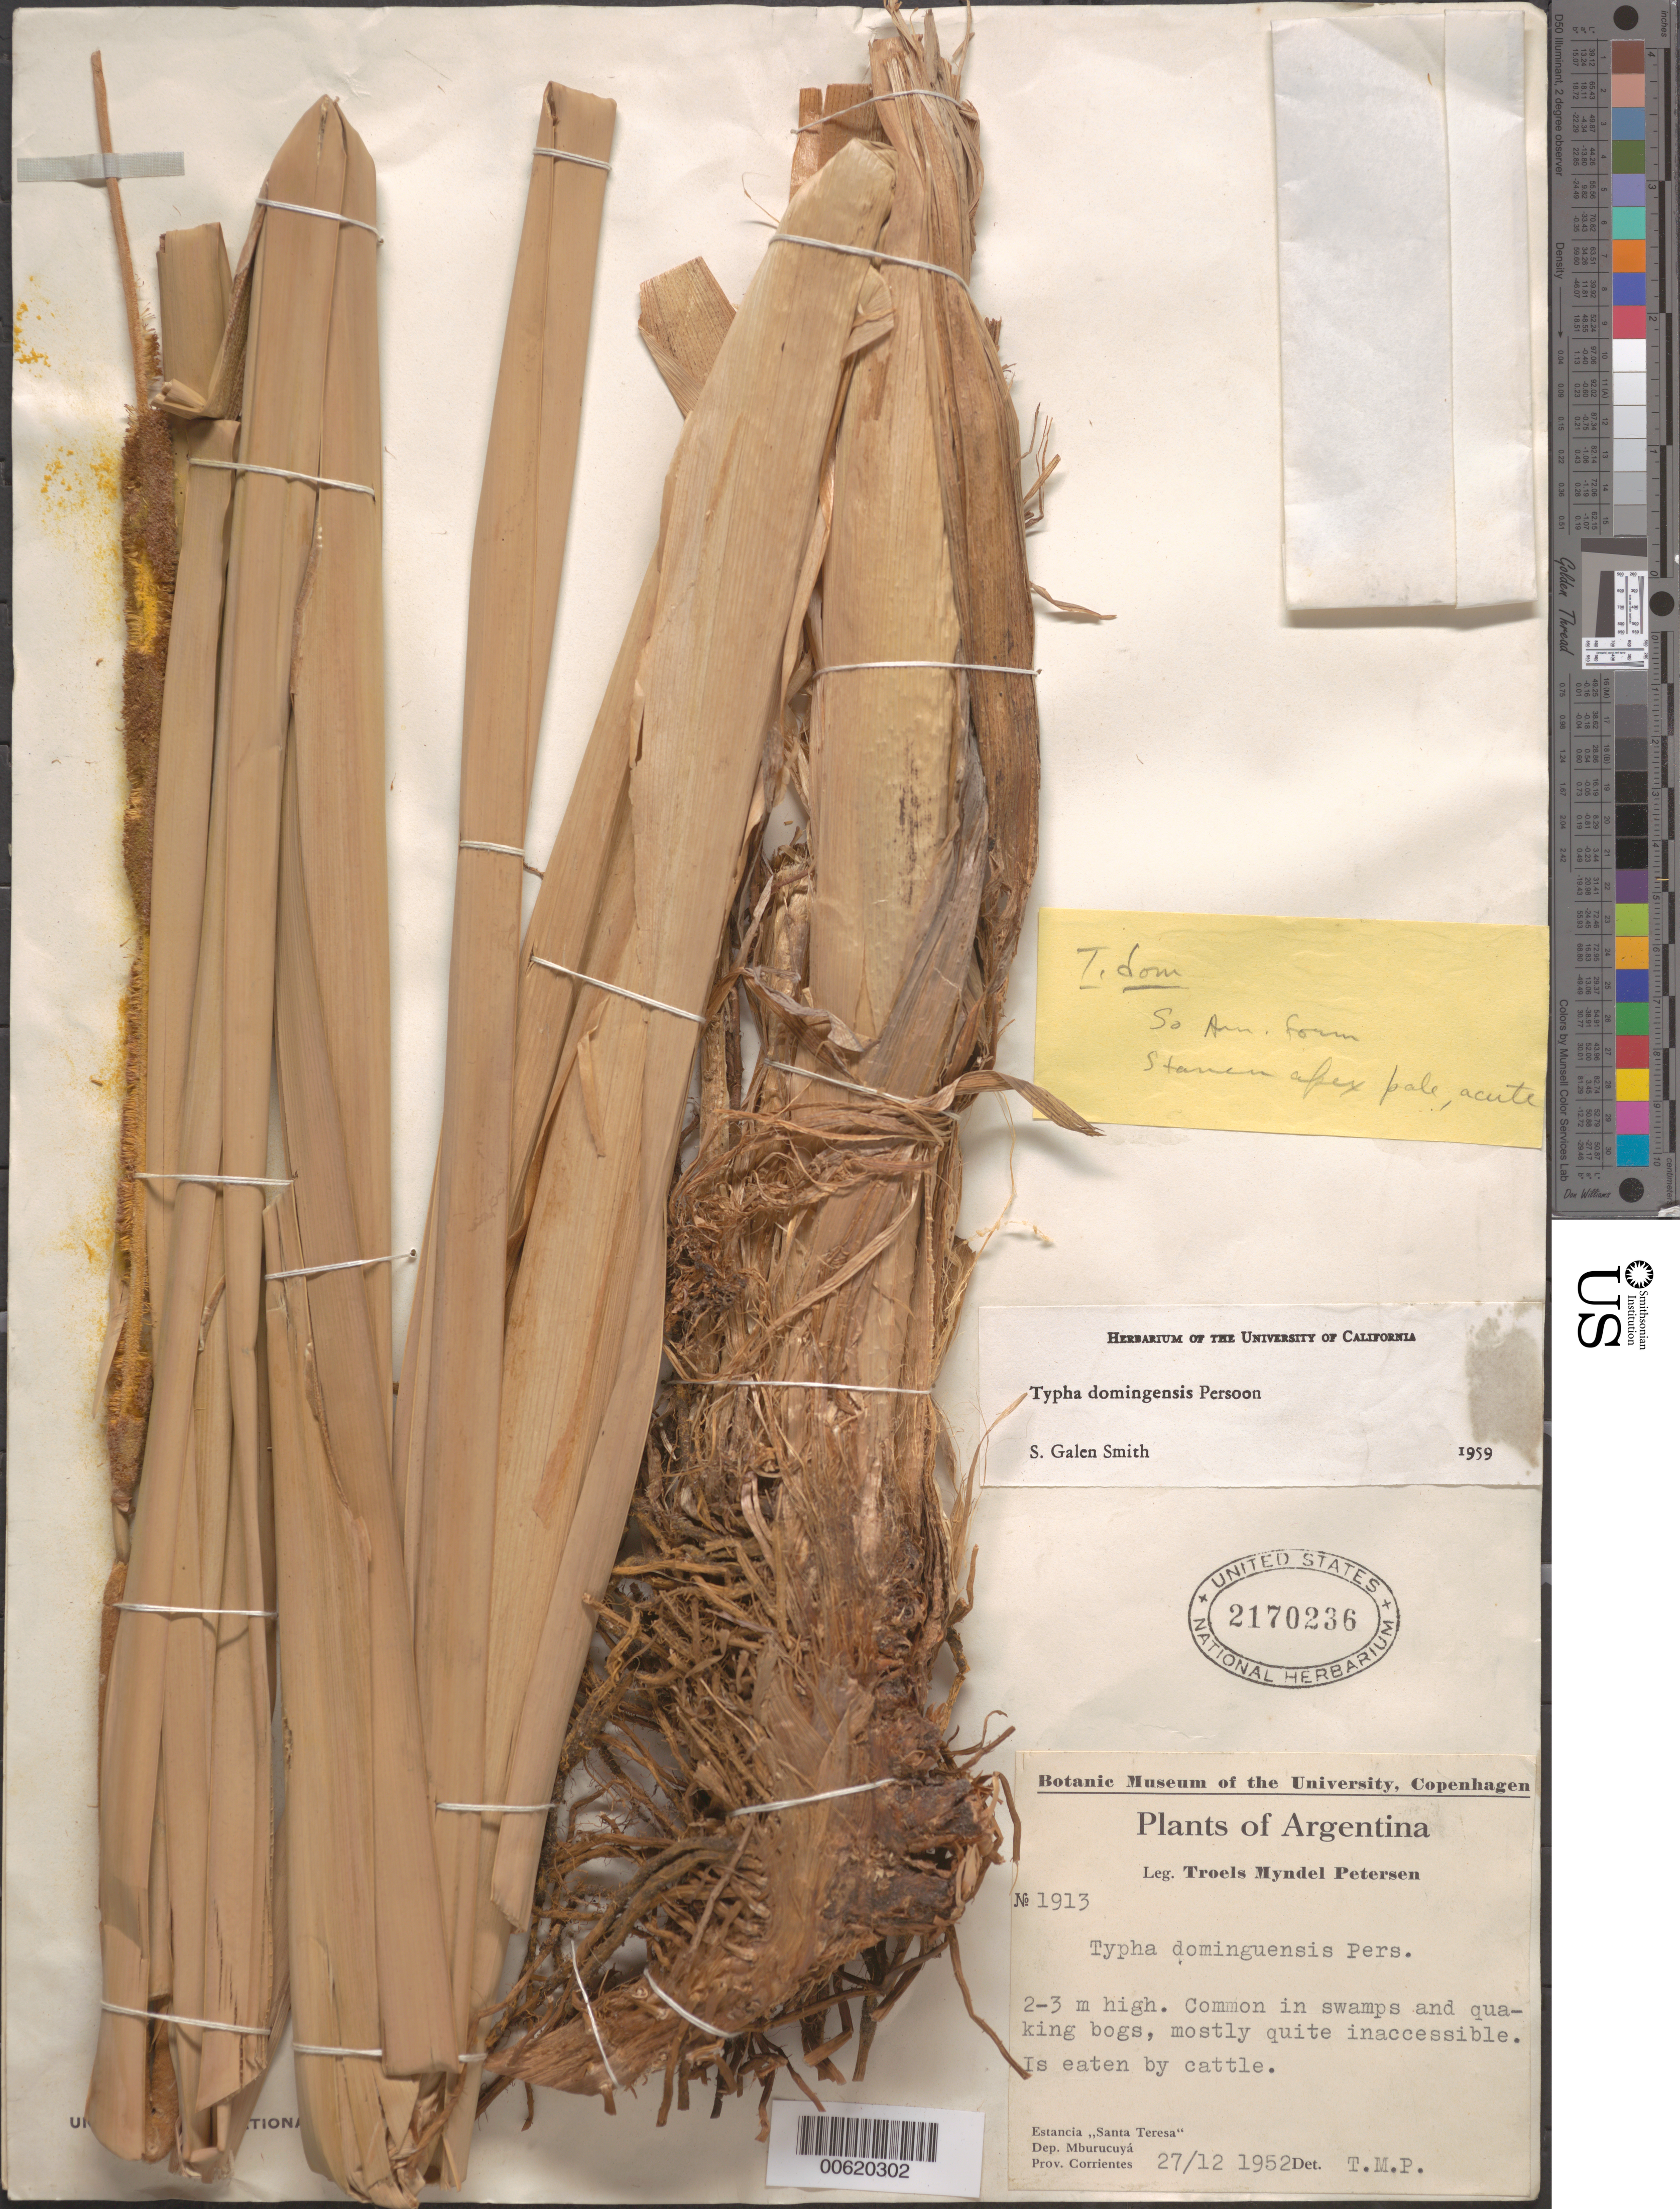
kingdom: Plantae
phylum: Tracheophyta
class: Liliopsida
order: Poales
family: Typhaceae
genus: Typha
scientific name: Typha domingensis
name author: Pers.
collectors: T. M. Petersen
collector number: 1913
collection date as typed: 27 Dec 1952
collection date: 1952-12-27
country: Argentina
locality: Santa Teresa, Mburucuya, Corrientes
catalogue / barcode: US 2170236